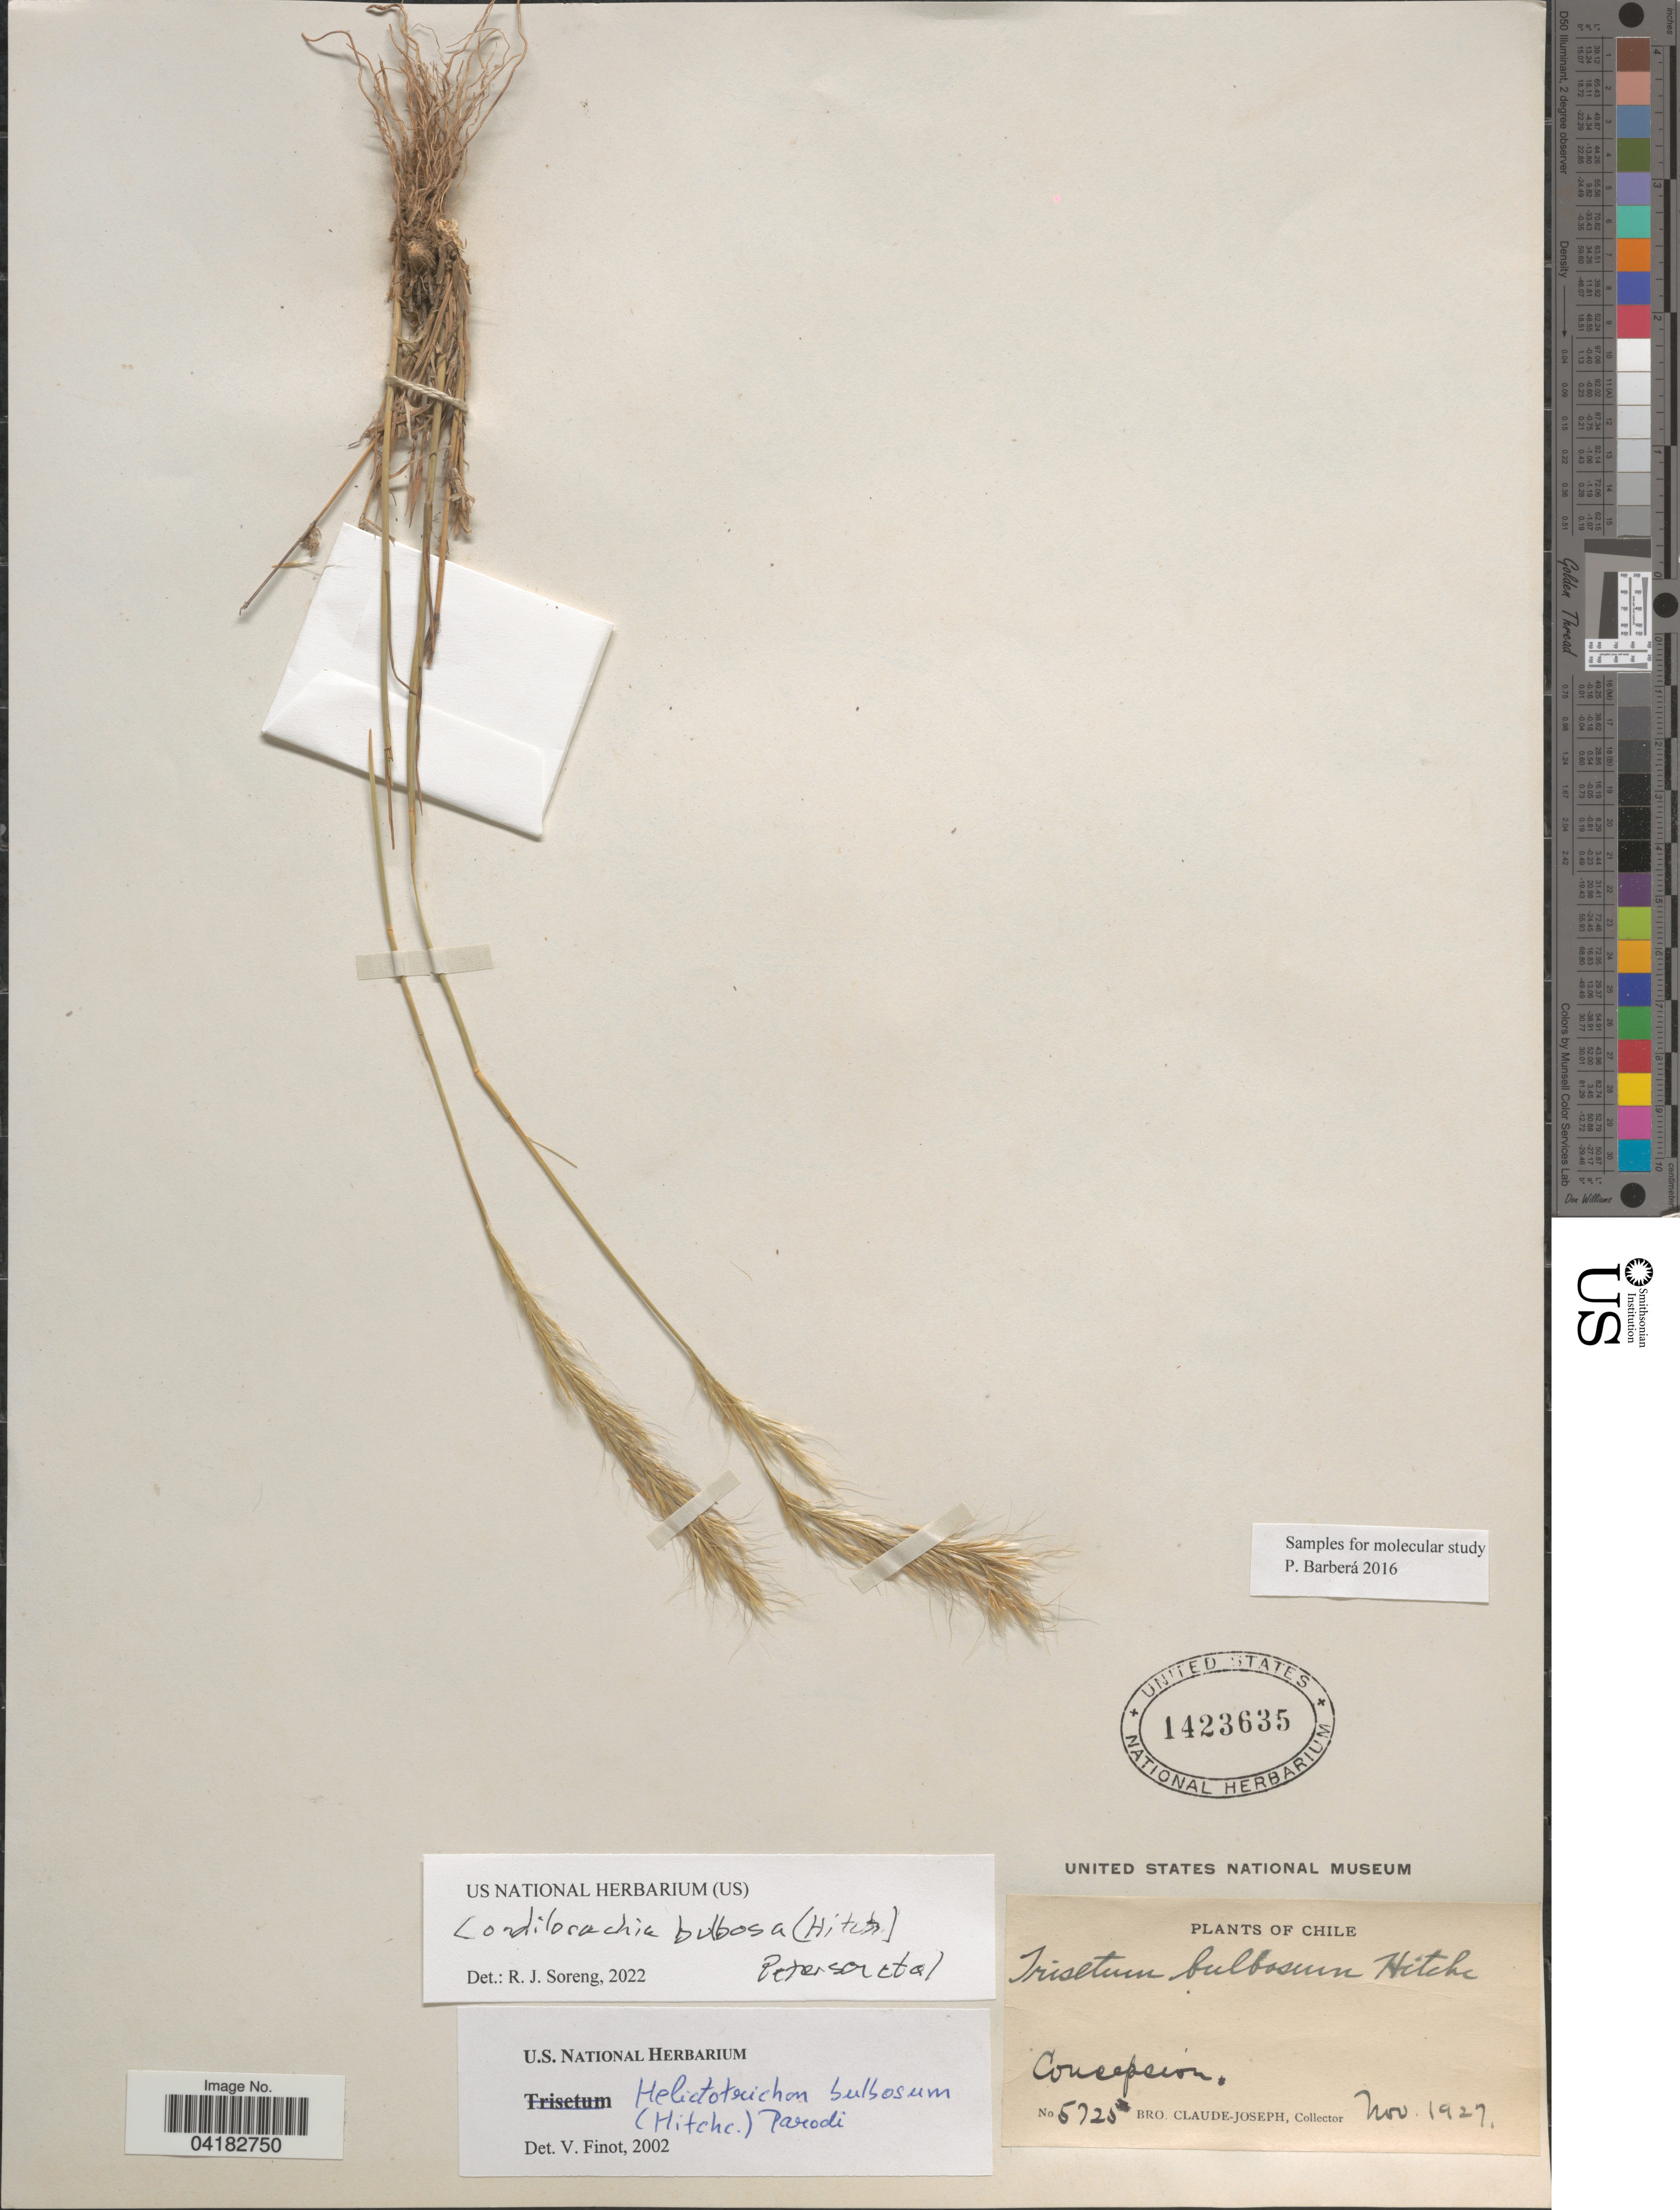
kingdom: Plantae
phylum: Tracheophyta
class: Liliopsida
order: Poales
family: Poaceae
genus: Condilorachia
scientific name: Condilorachia bulbosa (Hitchc.) P.M. Peterson, Romasch. & Soreng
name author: P.M. Peterson et al.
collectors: Bro. Claude-Joseph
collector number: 5725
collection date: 1927-11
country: Chile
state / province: Bio-Bío (VIII)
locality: Concepcion.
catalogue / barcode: US 1423635